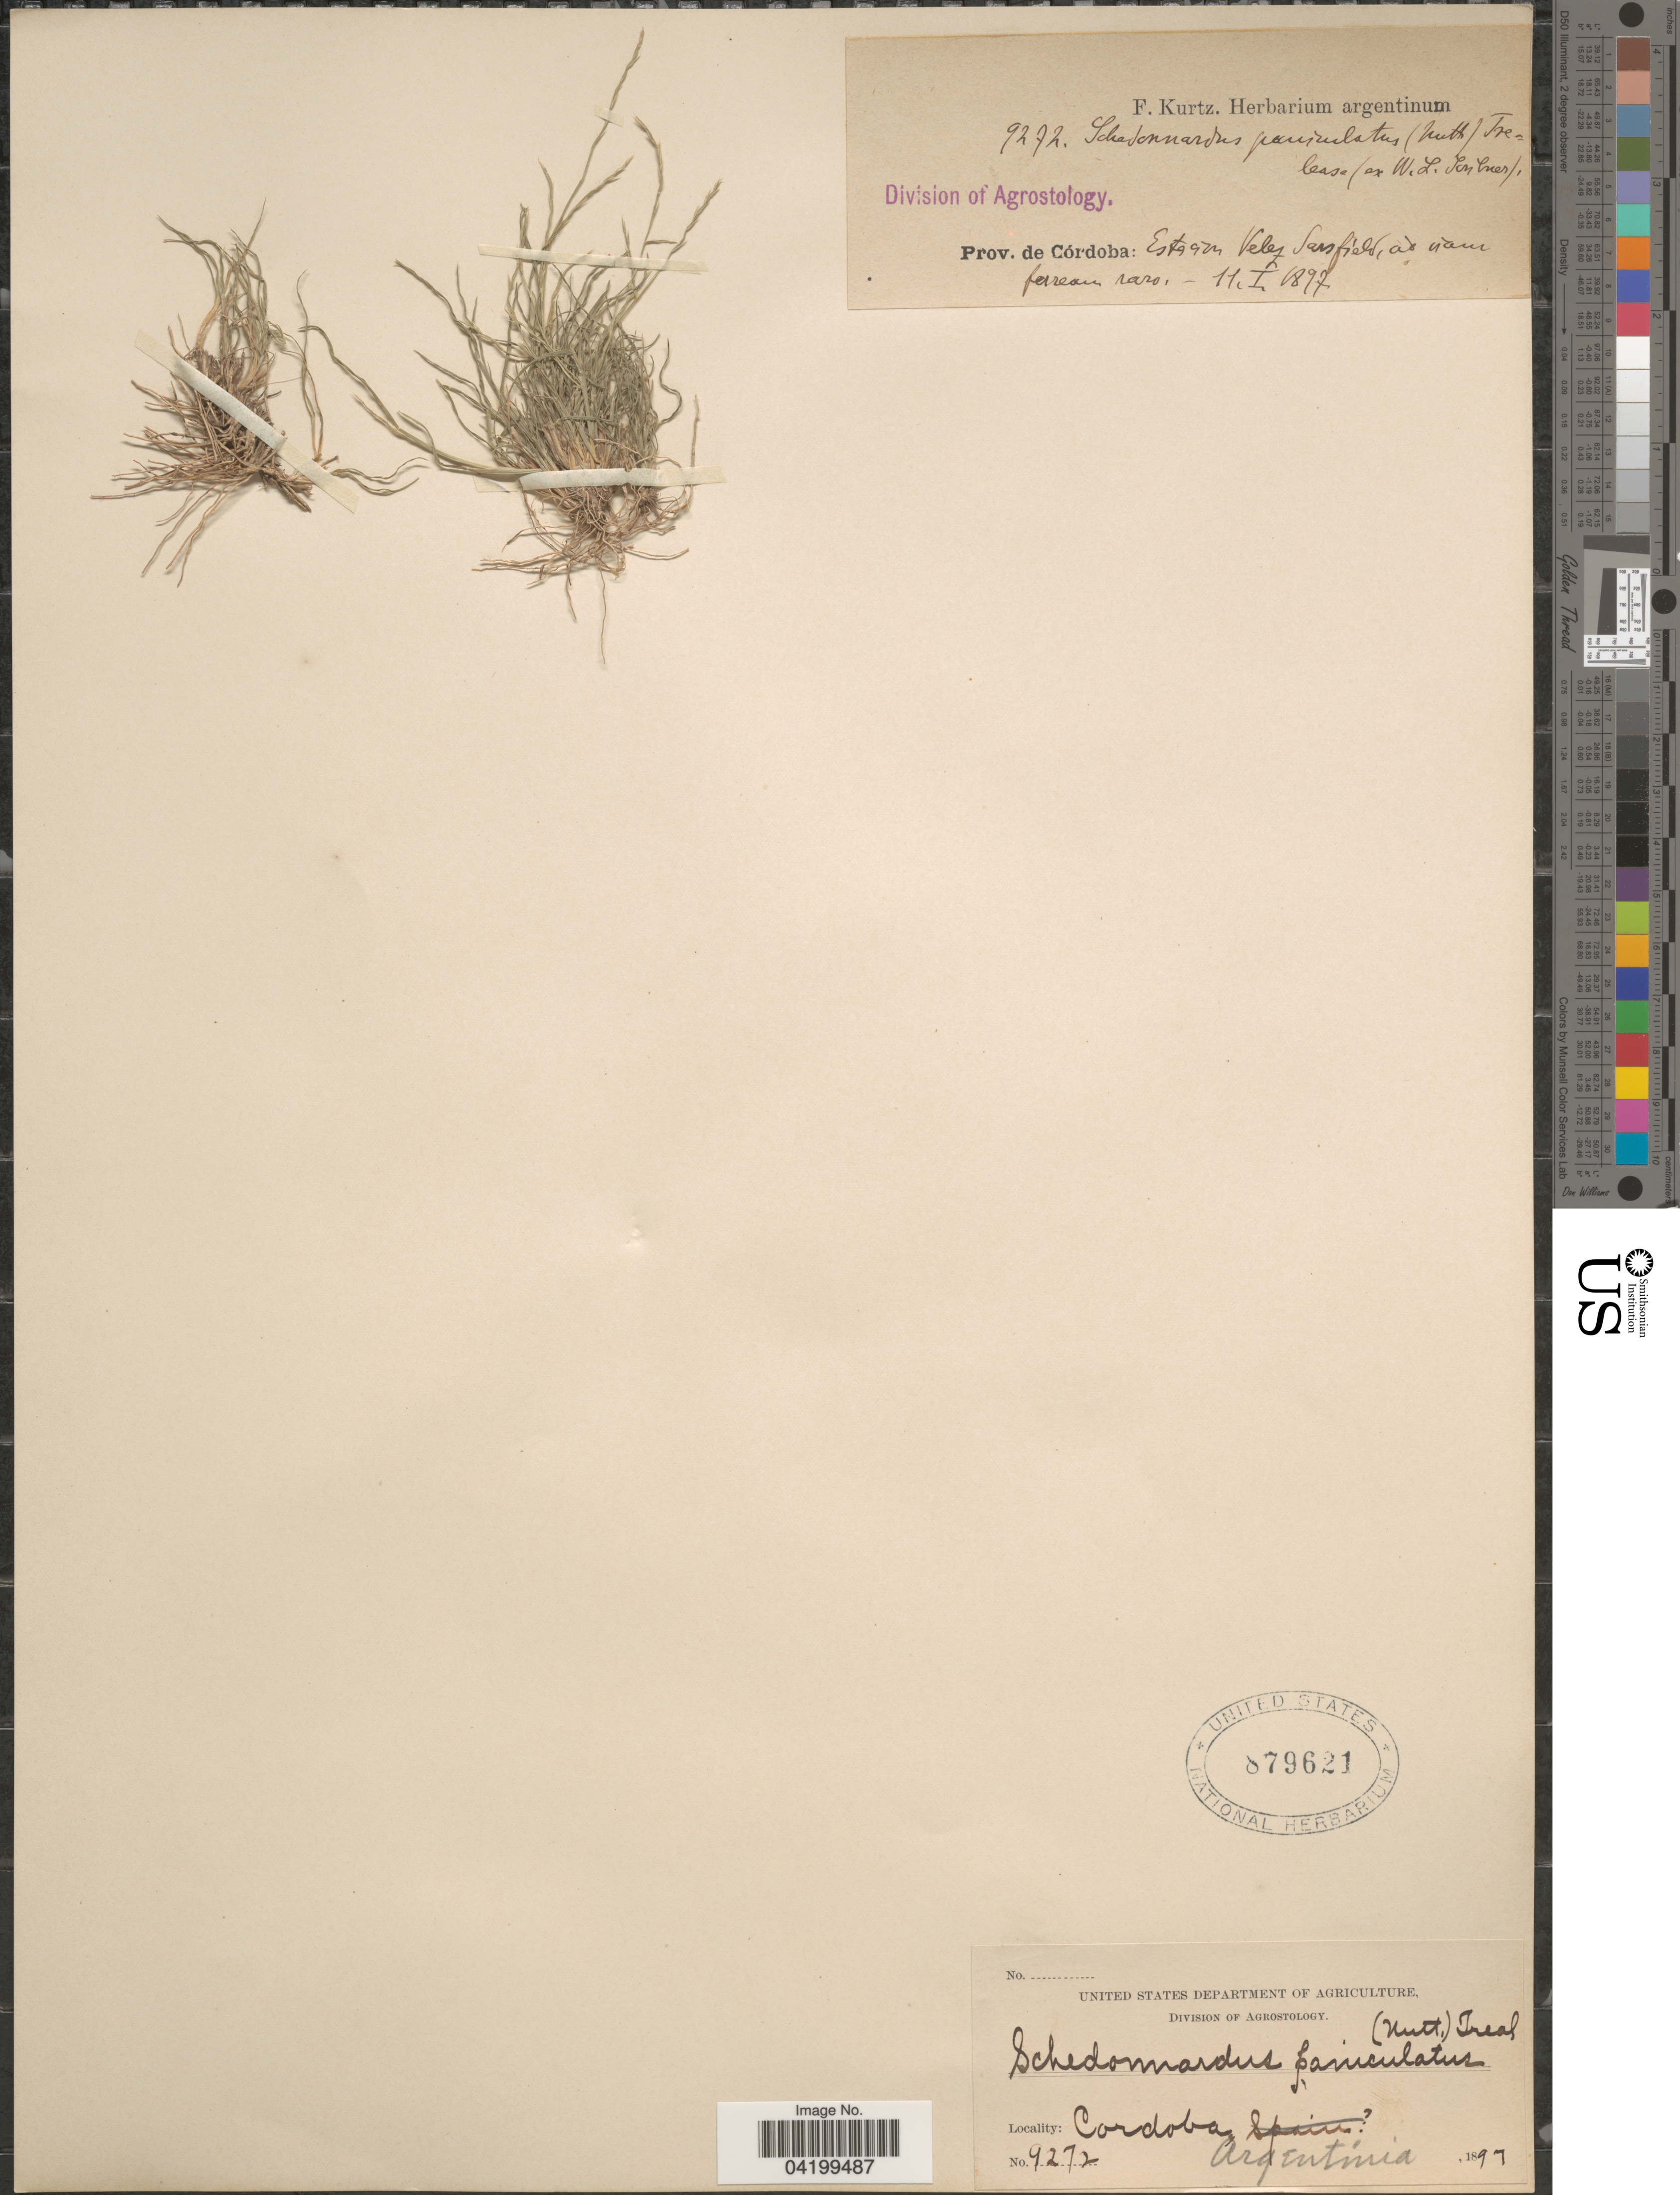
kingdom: Plantae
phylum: Tracheophyta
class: Liliopsida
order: Poales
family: Poaceae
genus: Muhlenbergia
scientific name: Muhlenbergia paniculata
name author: (Nutt.) Columbus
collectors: F. Kurtz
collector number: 9272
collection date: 1897-01-11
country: Argentina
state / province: Cordoba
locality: Estacion Velez Sarsfield.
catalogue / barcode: US 879621